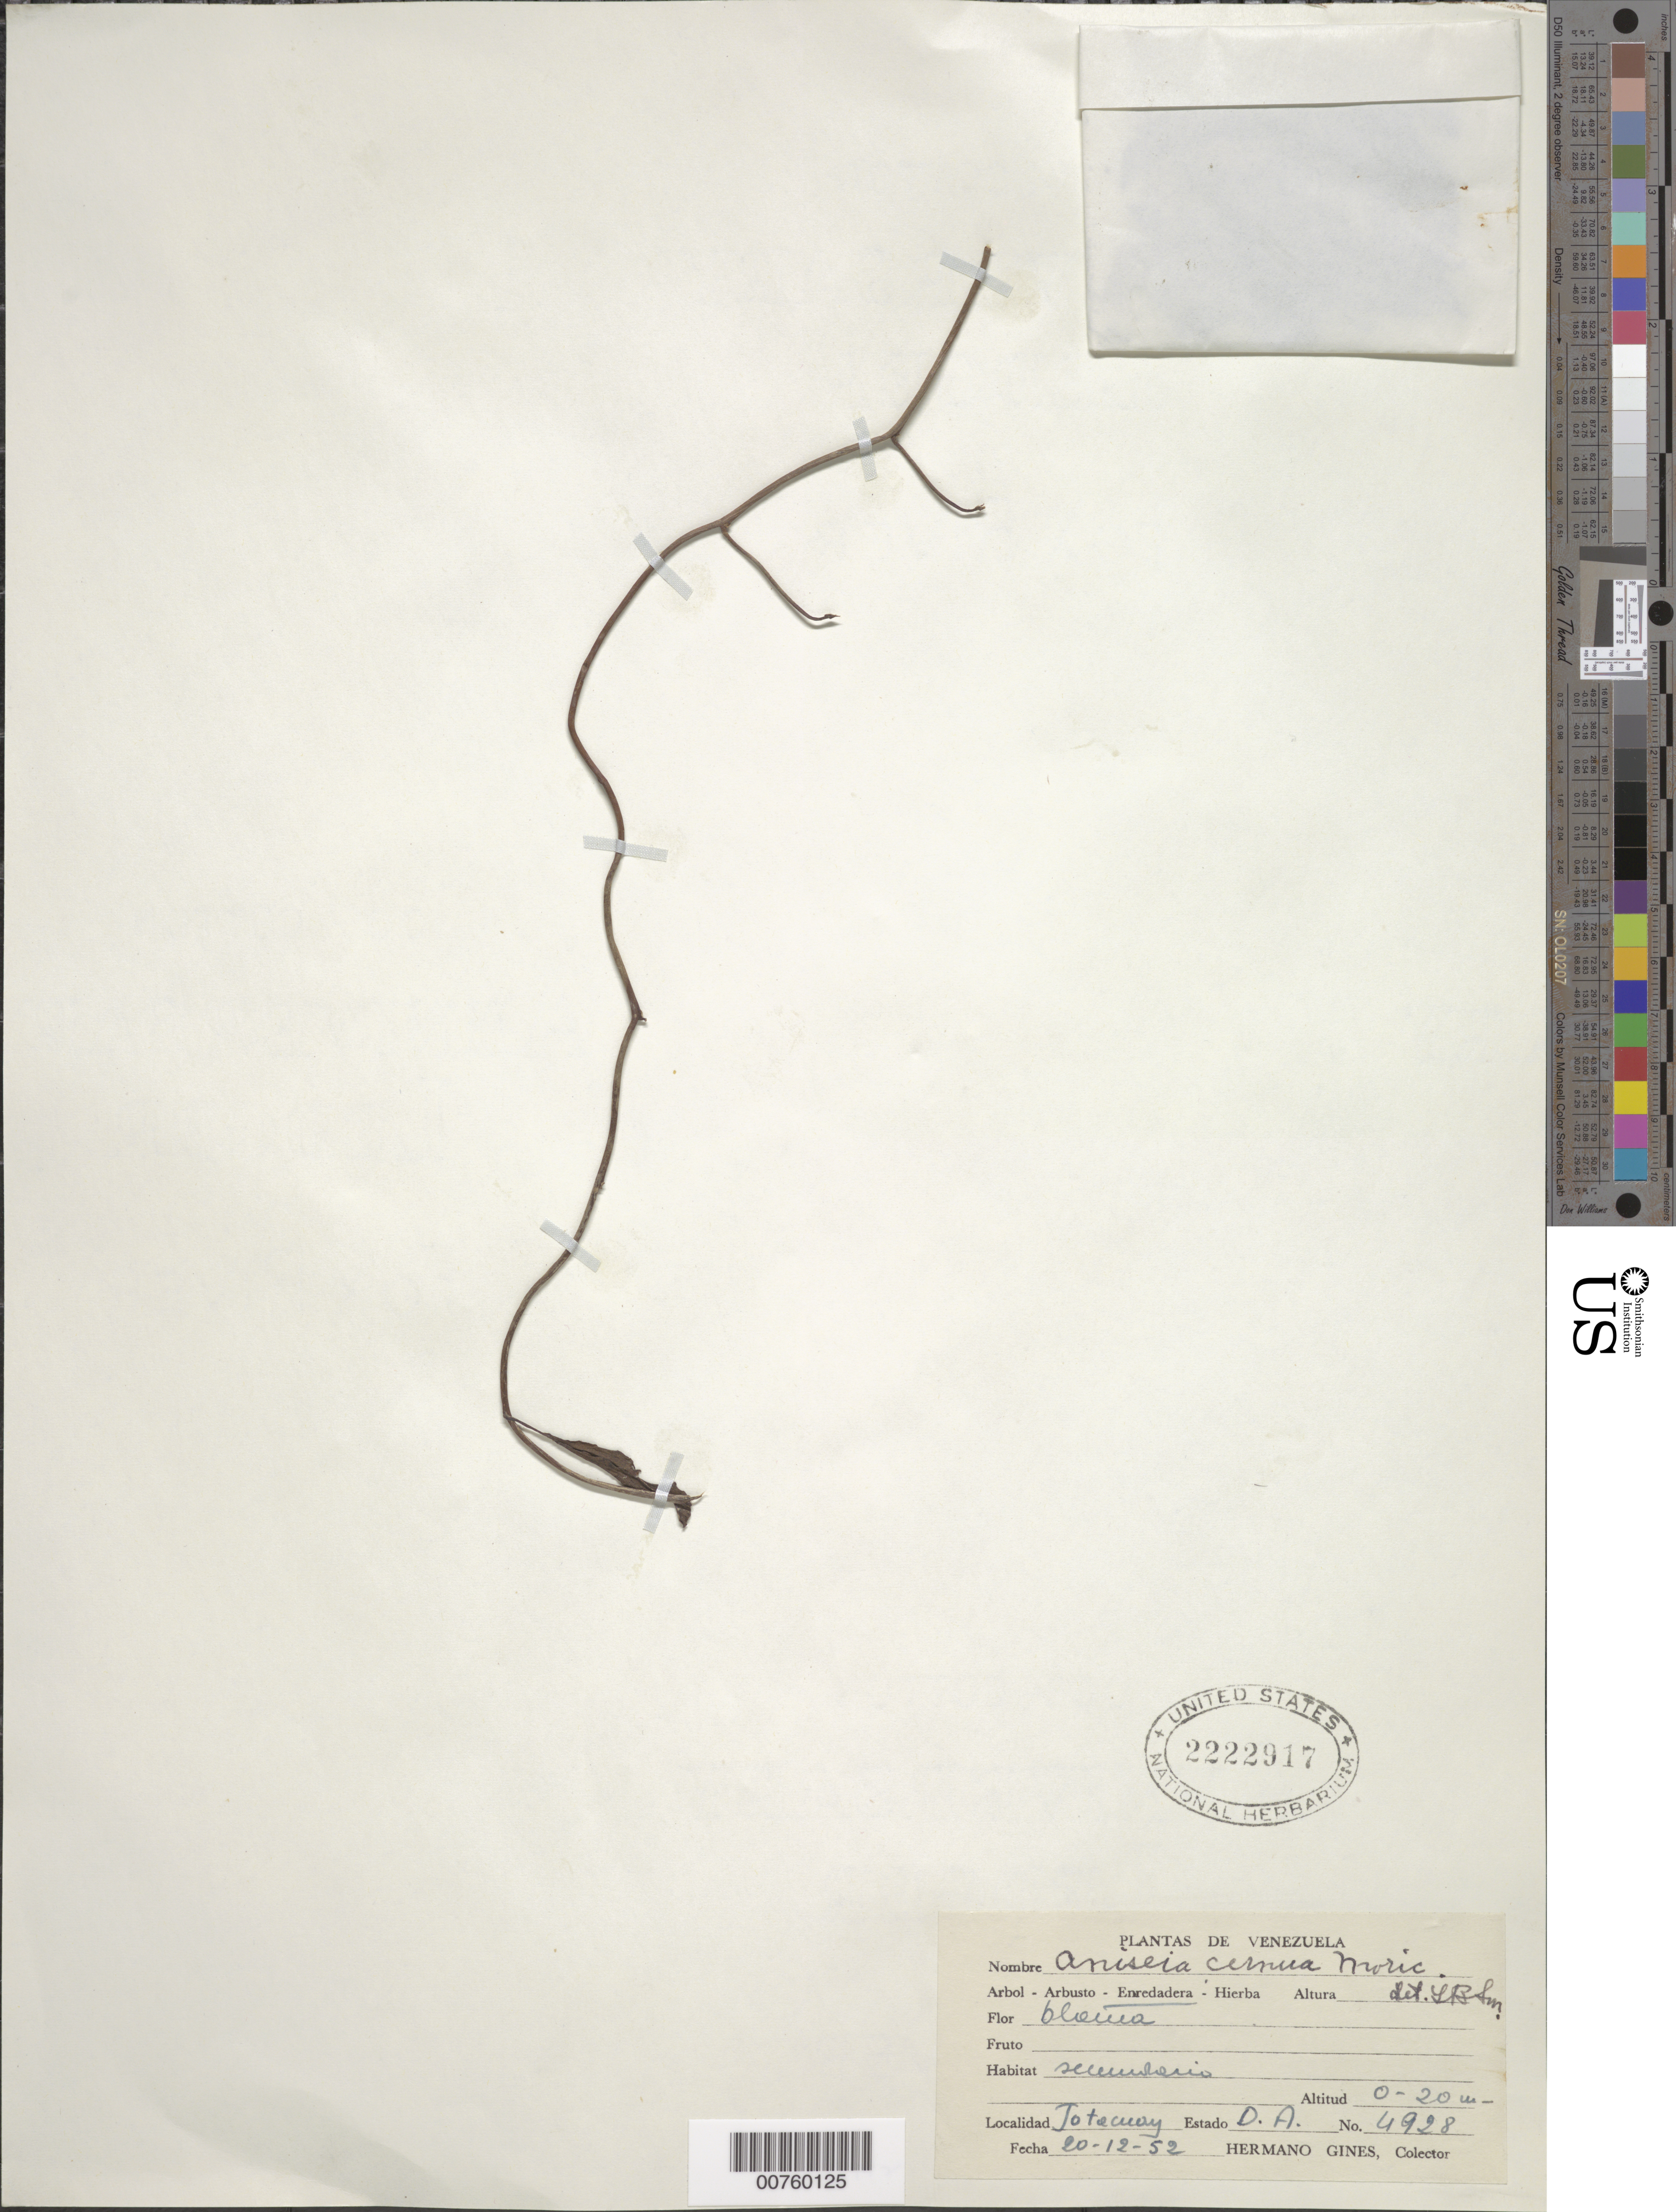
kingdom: Plantae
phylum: Tracheophyta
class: Magnoliopsida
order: Solanales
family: Convolvulaceae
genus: Aniseia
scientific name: Aniseia cernua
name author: Choisy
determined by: Smith, Lyman B., (US), NMNH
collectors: H. Gines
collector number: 4928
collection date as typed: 20-Dec-52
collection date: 1952-12-20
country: Venezuela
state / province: Delta Amacuro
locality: Jotacuay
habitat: Secondary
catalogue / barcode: US 2222917